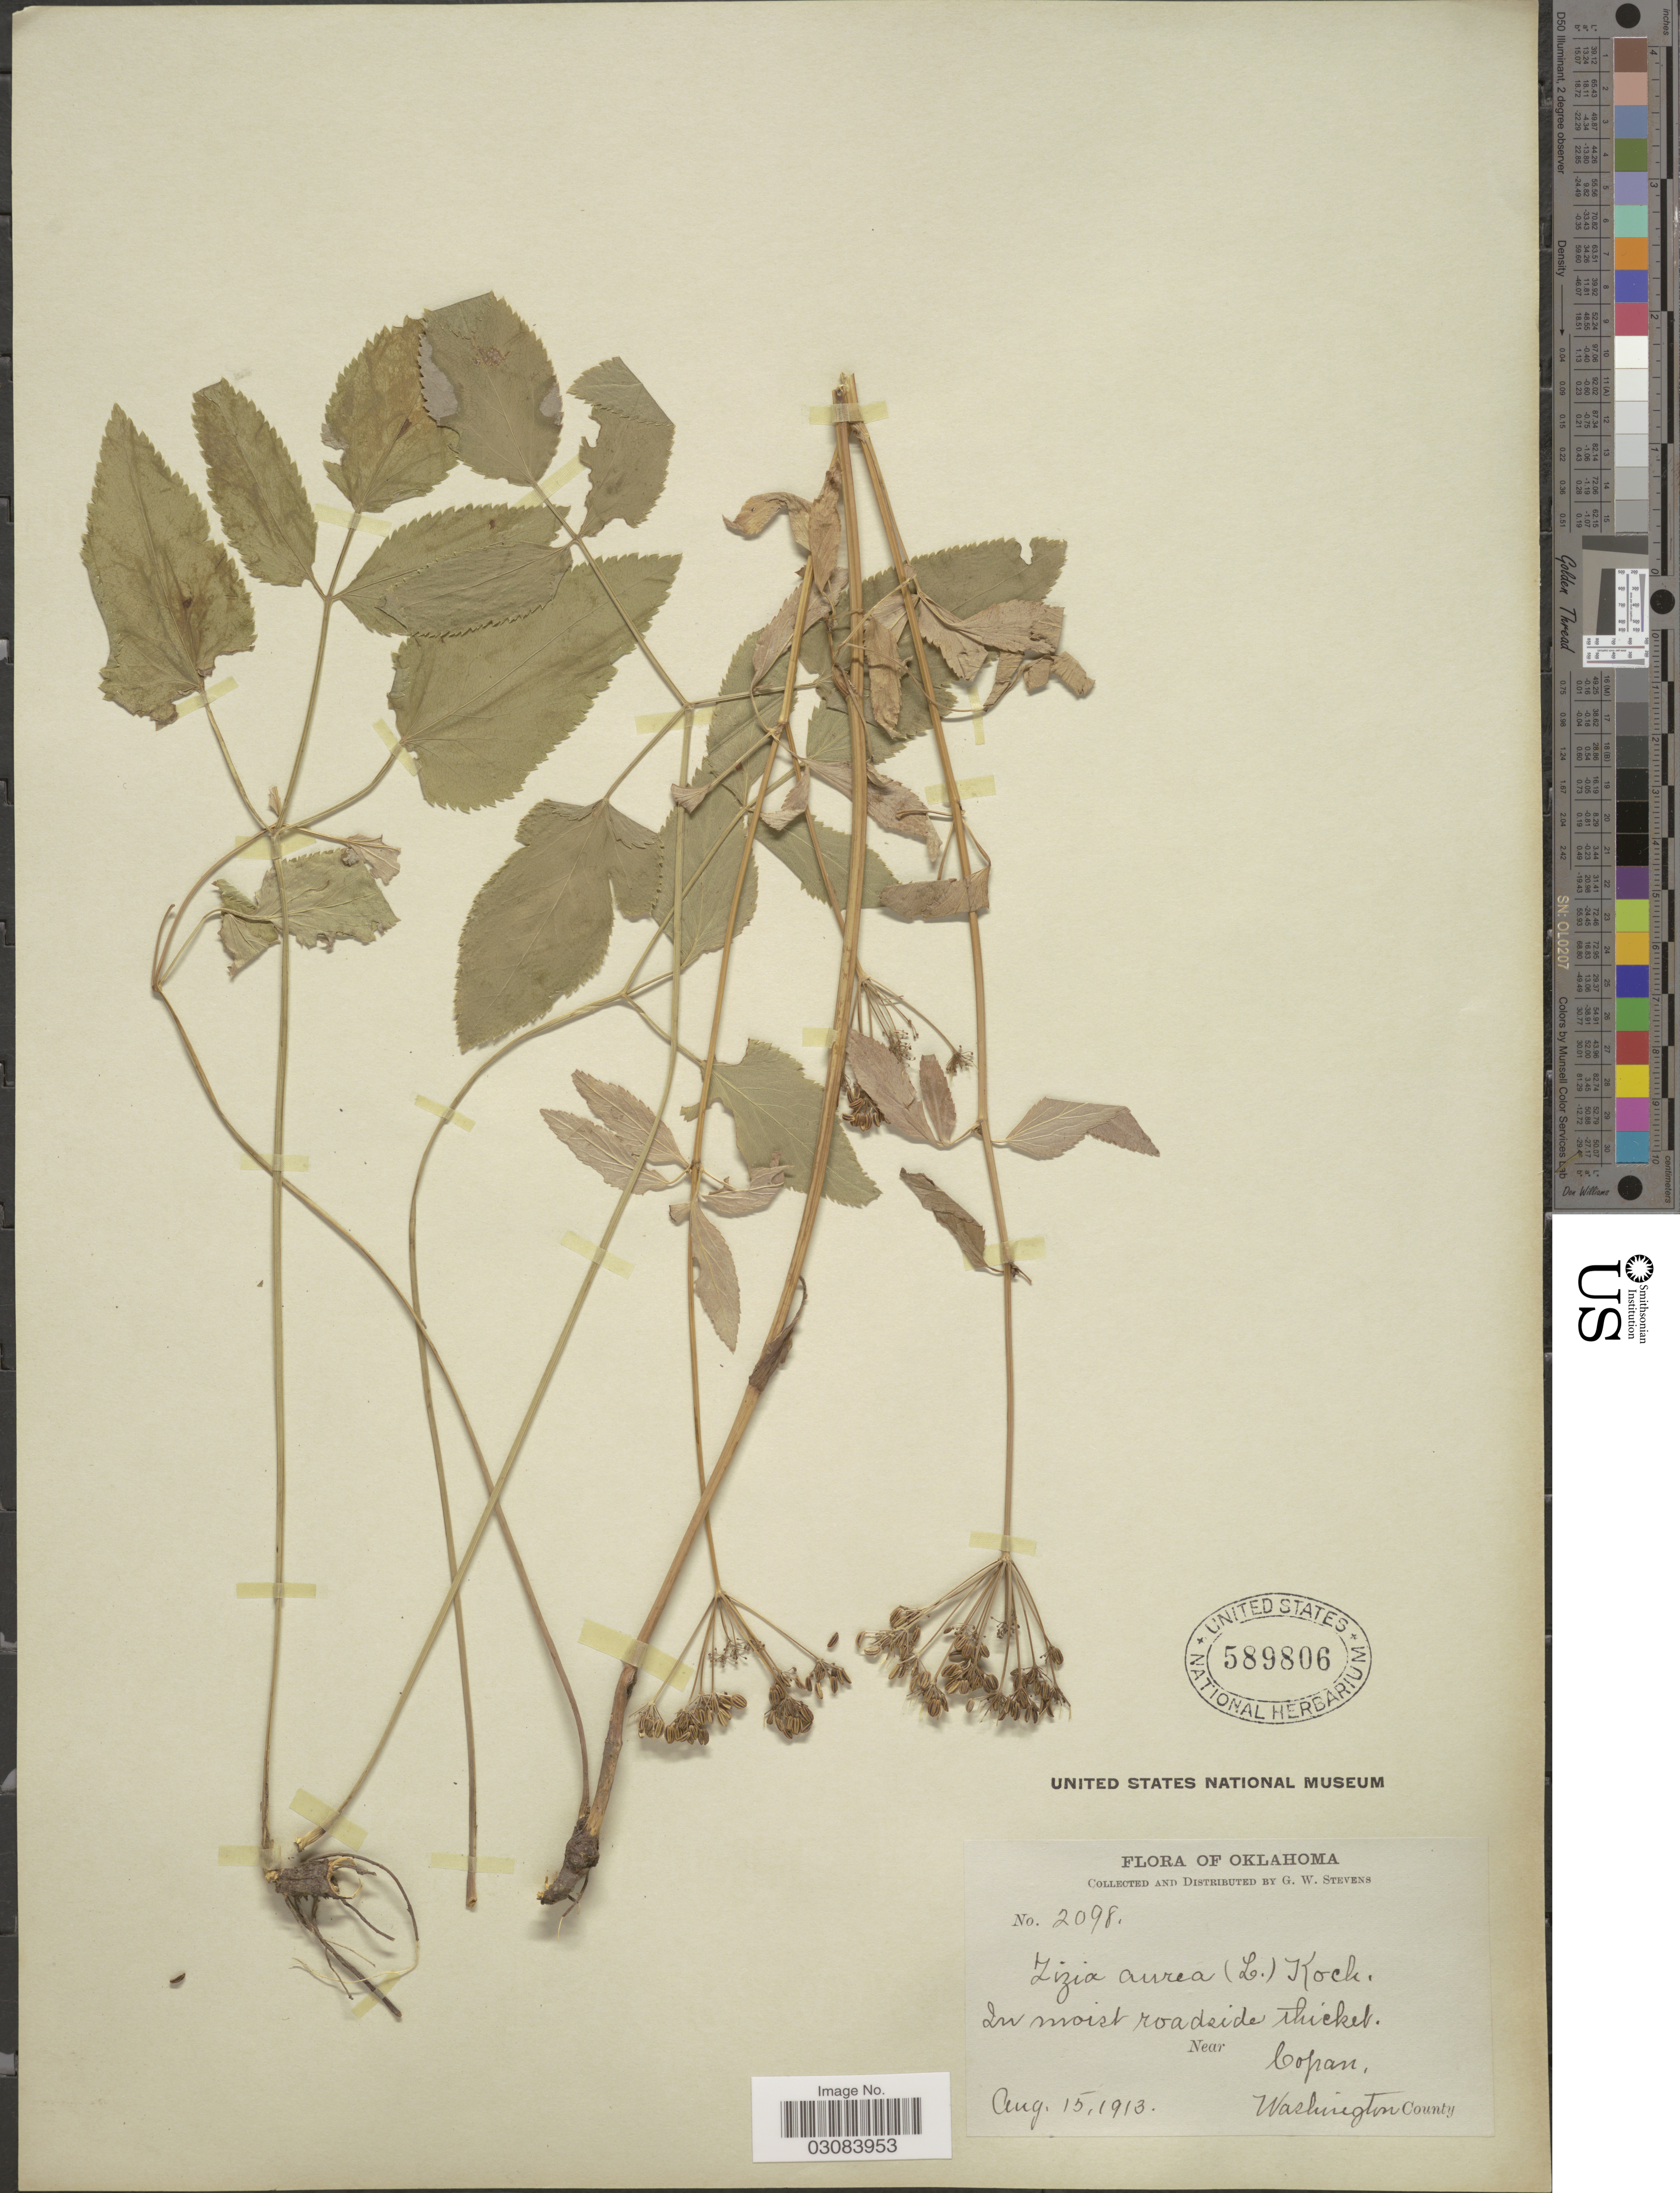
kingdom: Plantae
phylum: Tracheophyta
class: Magnoliopsida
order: Apiales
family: Apiaceae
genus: Zizia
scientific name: Zizia aurea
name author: (L.) Koch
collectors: G. W. Stevens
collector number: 2098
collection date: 1913-08-15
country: United States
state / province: Oklahoma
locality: In moist roadside thicket. Near Copan, Washington County.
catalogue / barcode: US 589806